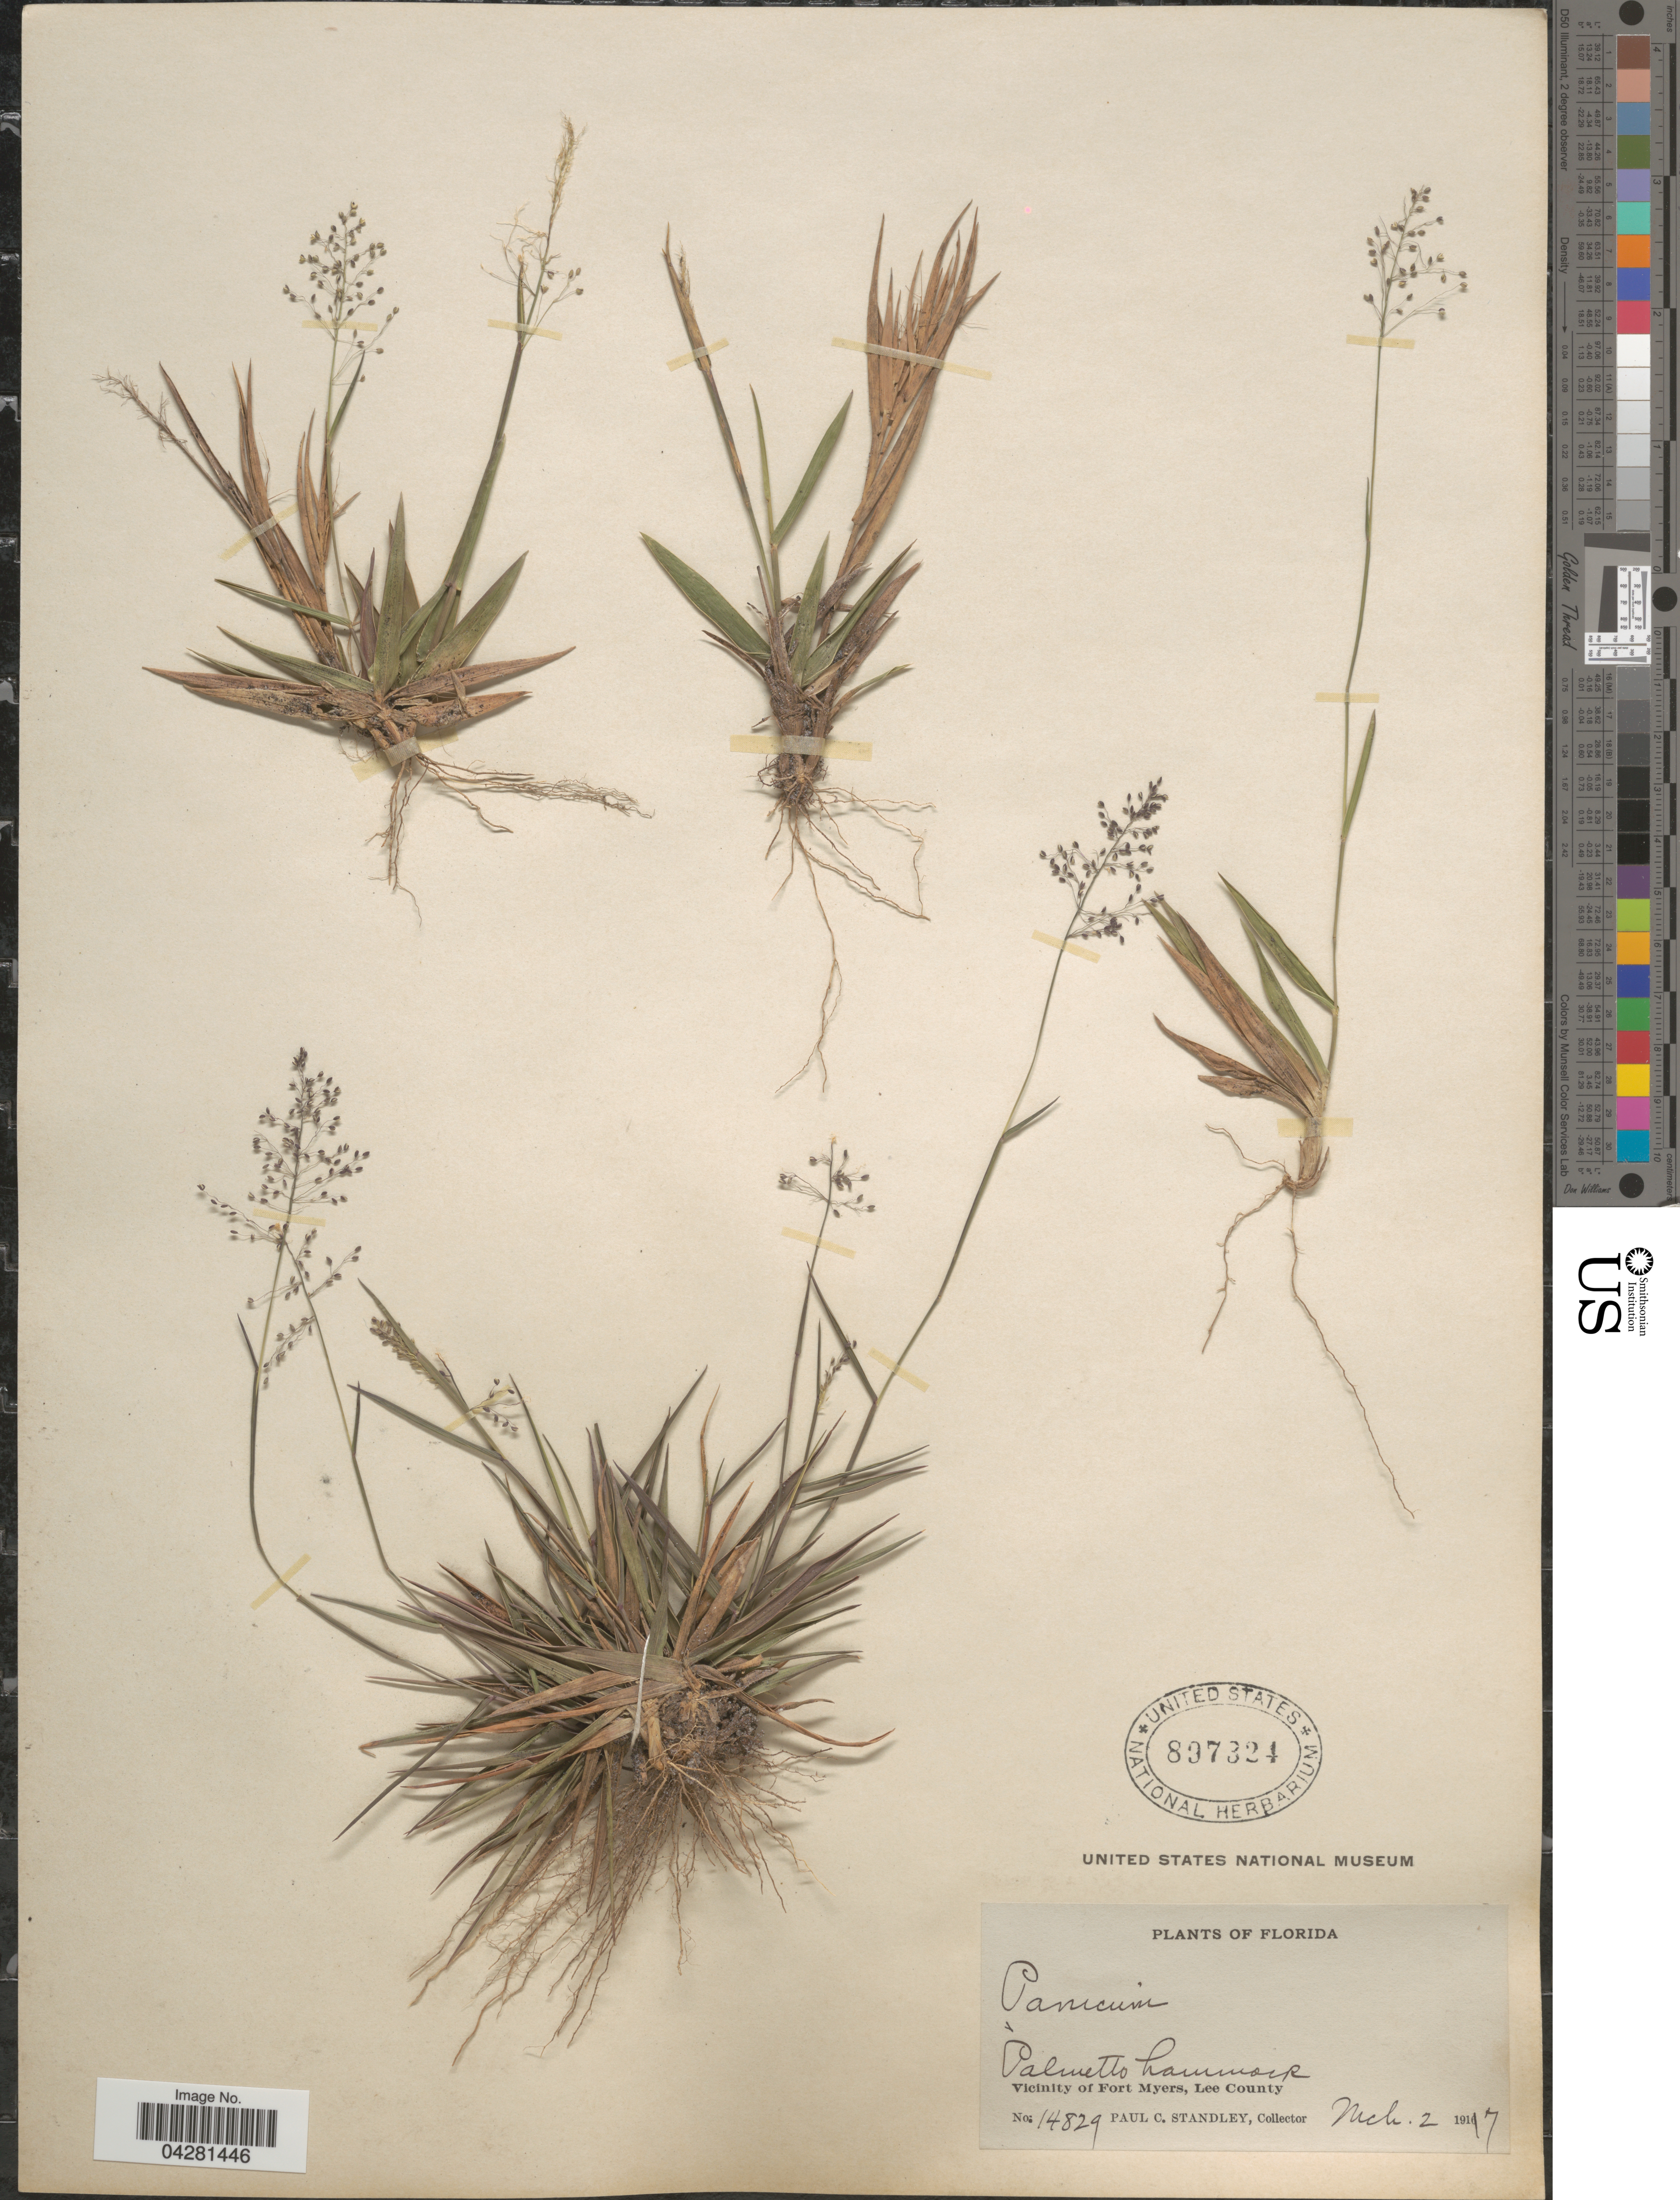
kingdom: Plantae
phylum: Tracheophyta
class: Liliopsida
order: Poales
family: Poaceae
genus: Dichanthelium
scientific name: Dichanthelium dichotomum var. unciphyllum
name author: (Trin.) Davidse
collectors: P. C. Standley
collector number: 14829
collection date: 1917-03-02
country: United States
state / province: Florida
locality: Palmetto hammock. Vicinity of Fort Myers, Lee County.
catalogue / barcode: US 897324